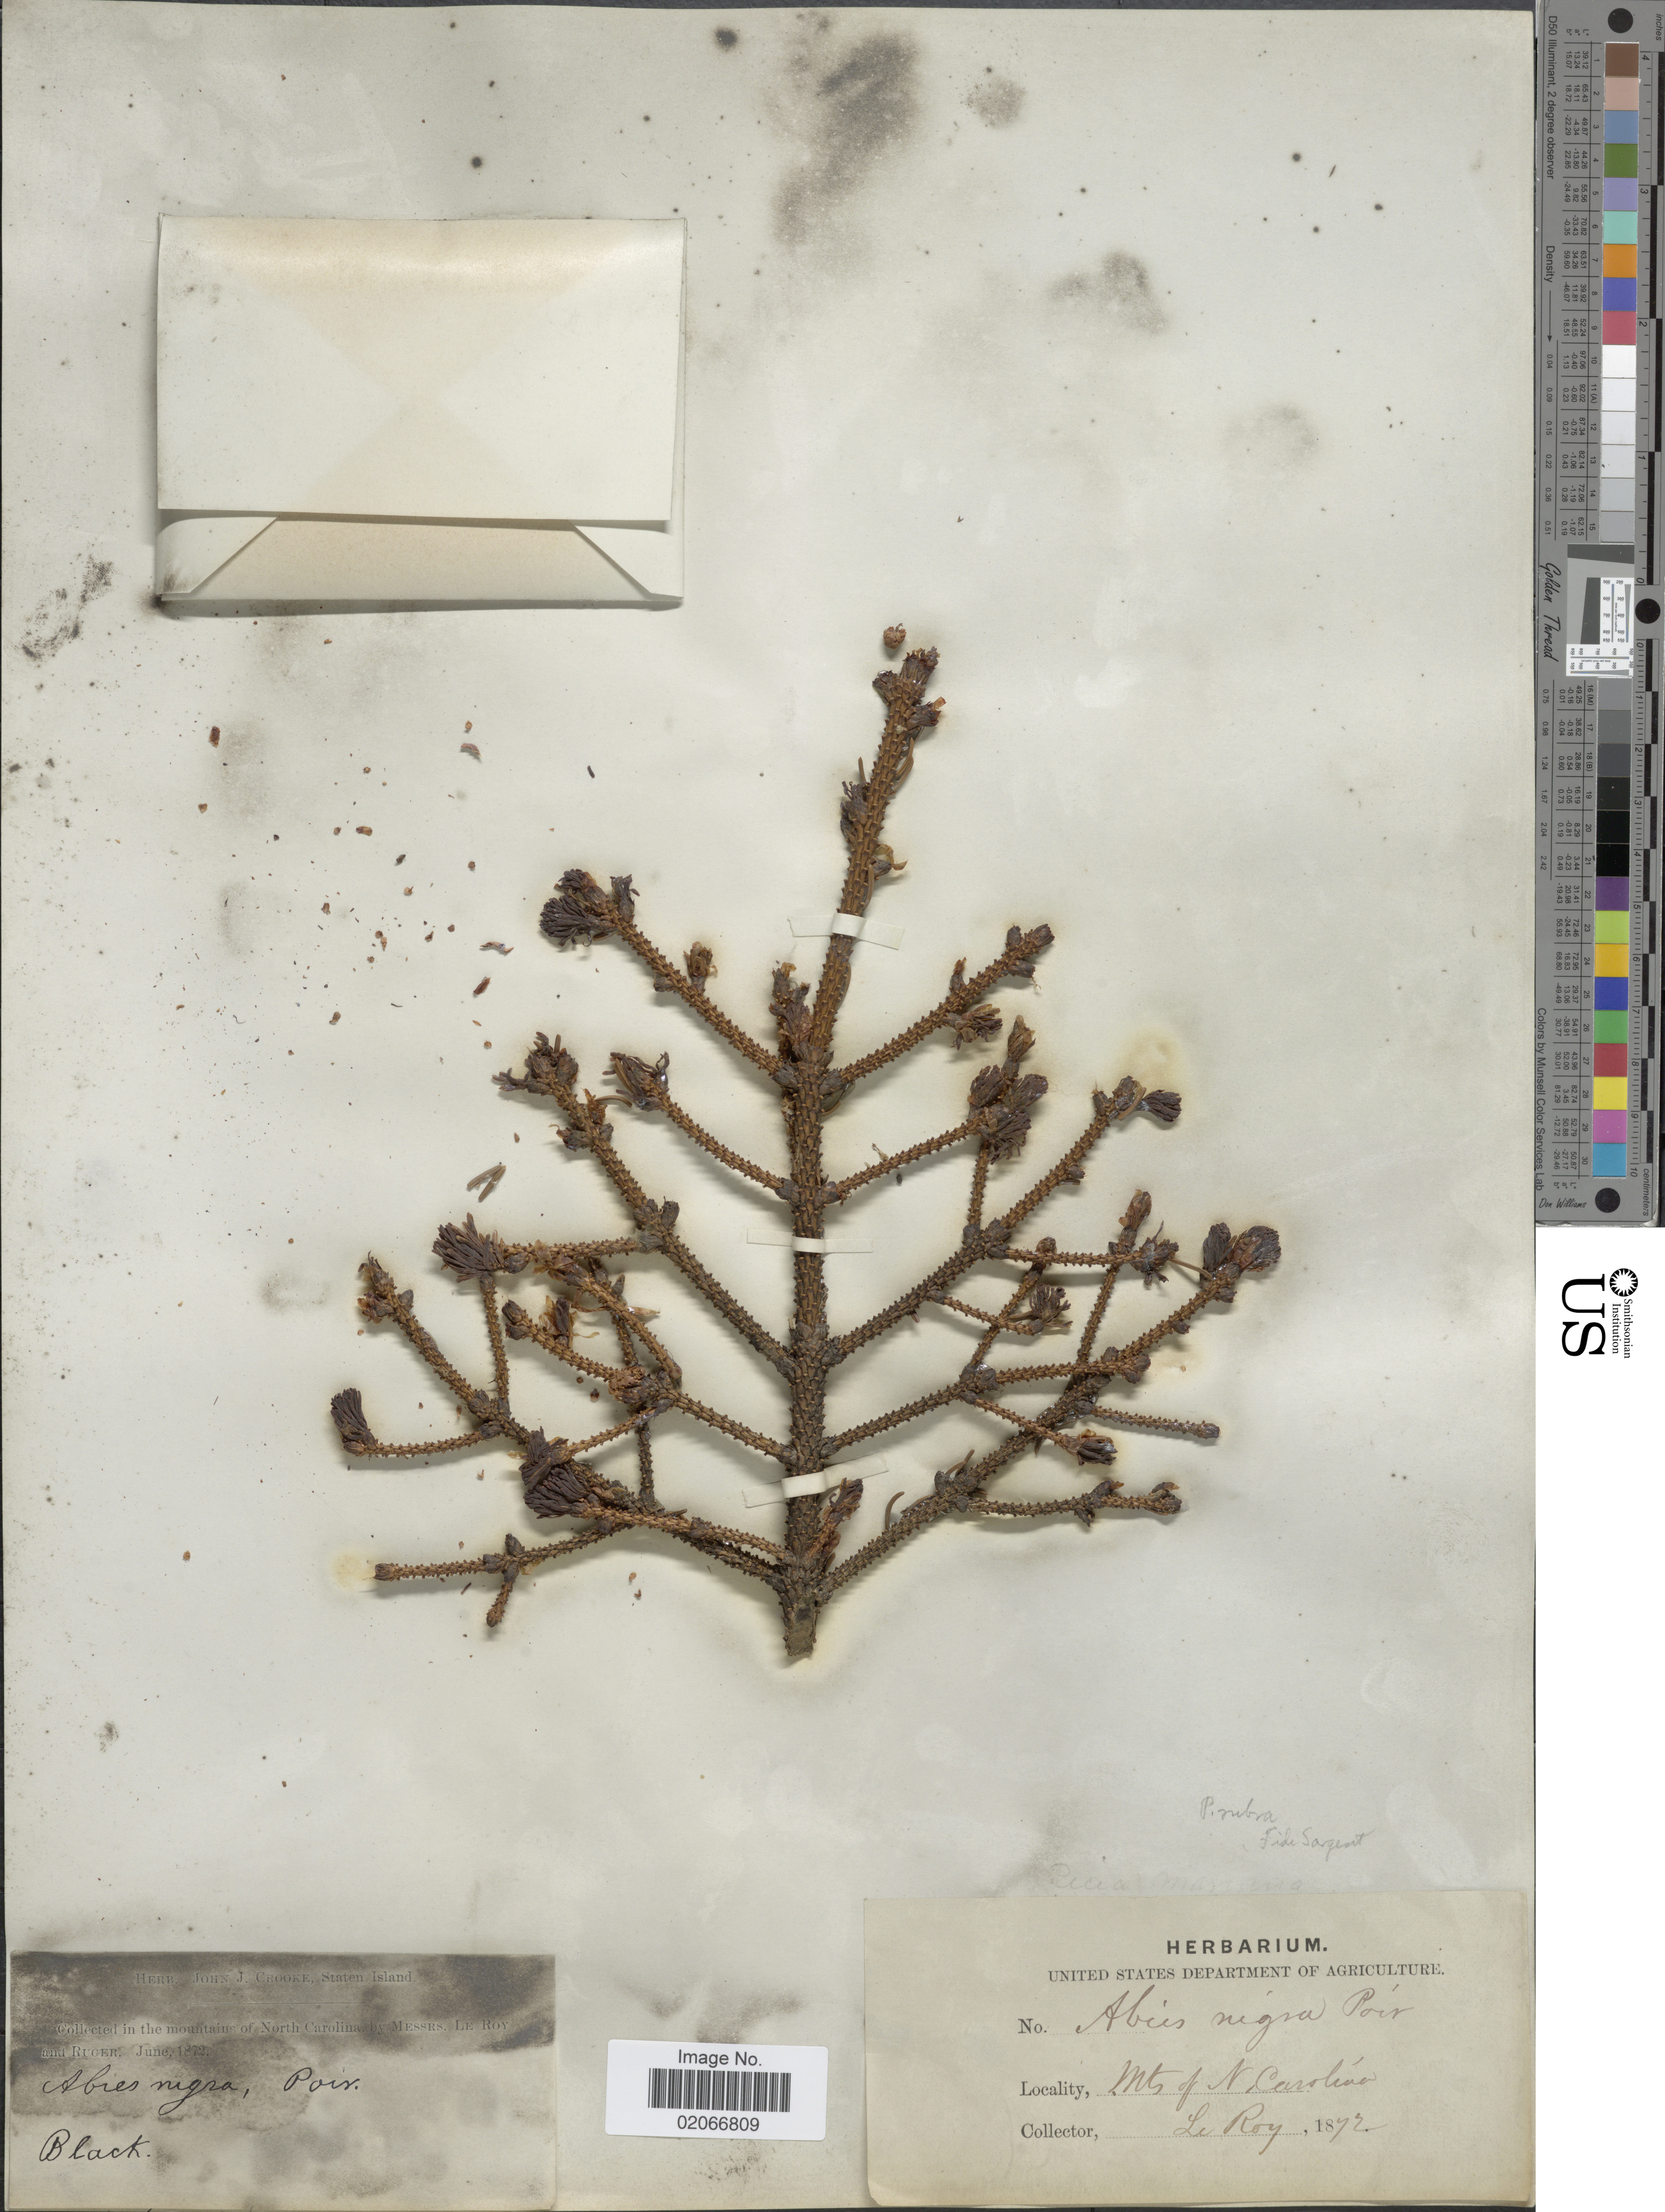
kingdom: Plantae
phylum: Tracheophyta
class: Pinopsida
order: Pinales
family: Pinaceae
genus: Picea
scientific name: Picea rubens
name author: Sarg.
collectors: Le Roy & Ruger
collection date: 1872-06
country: United States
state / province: North Carolina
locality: Mts of N. Carolina